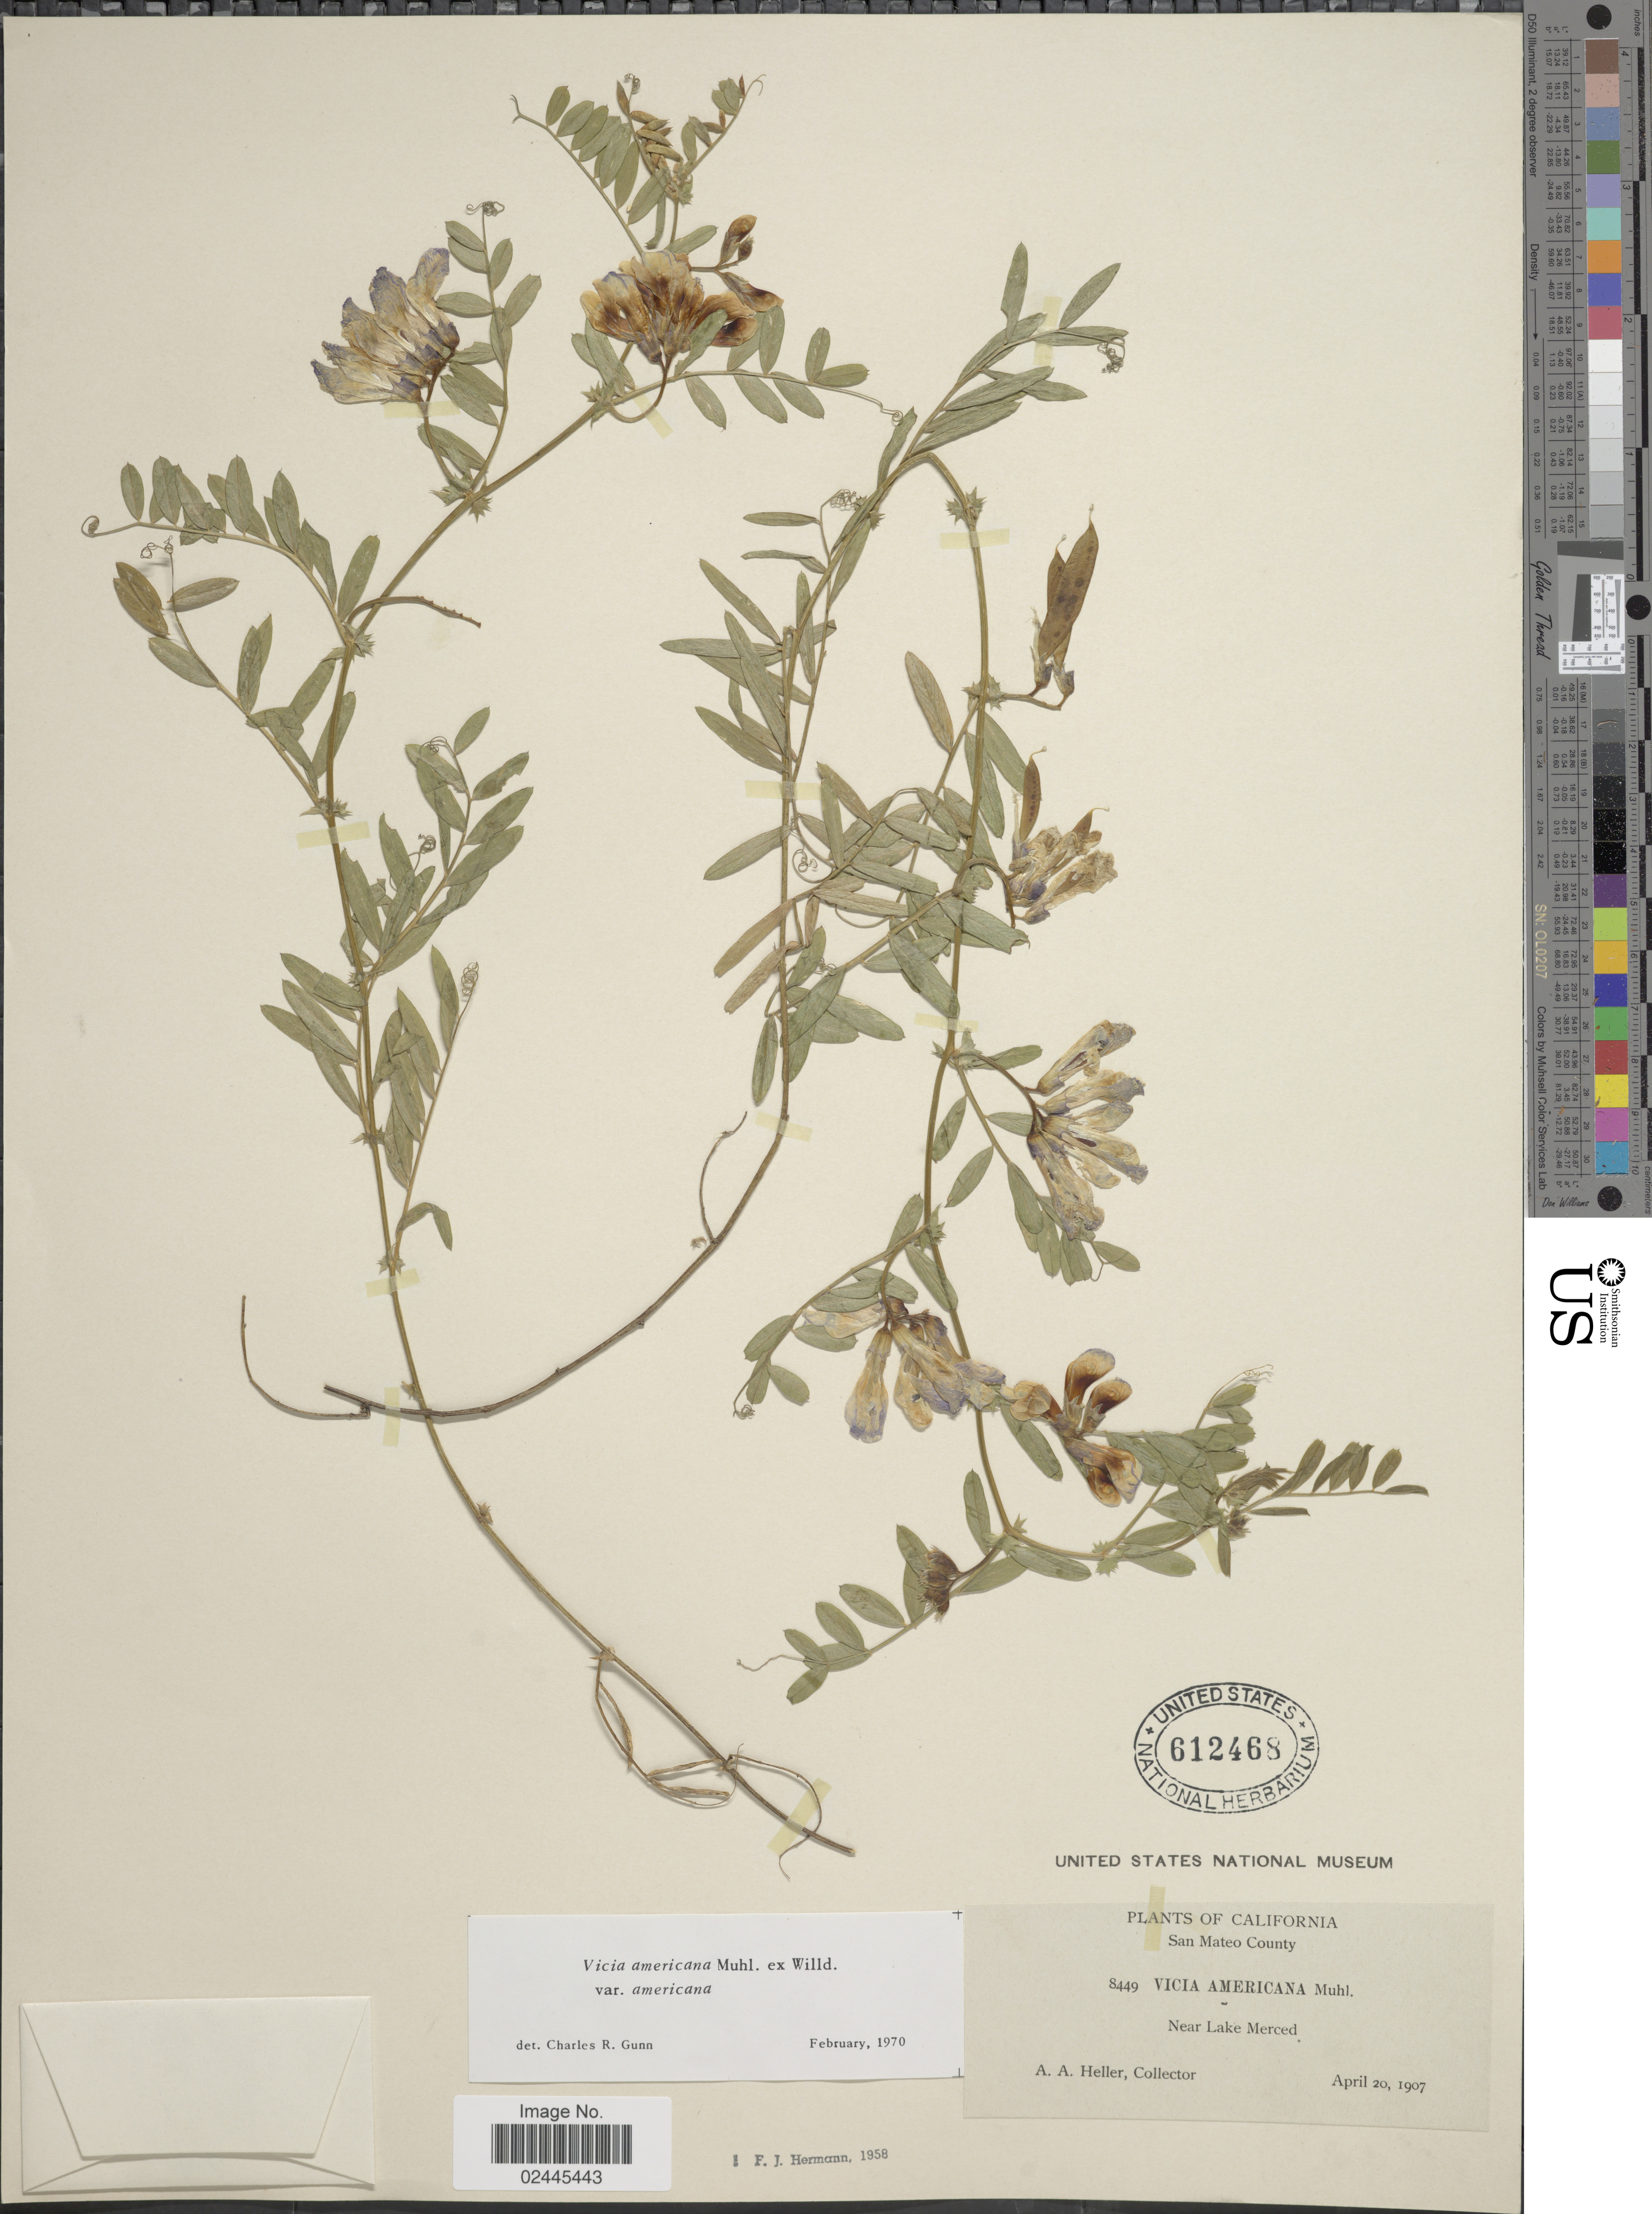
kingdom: Plantae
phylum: Tracheophyta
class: Magnoliopsida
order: Fabales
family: Fabaceae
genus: Vicia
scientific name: Vicia americana var. americana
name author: Muhl. ex Willd.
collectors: A. A. Heller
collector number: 8449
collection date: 1907-04-20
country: United States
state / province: California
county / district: San Mateo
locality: San Mateo County. Near Lake Merced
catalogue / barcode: US 612468